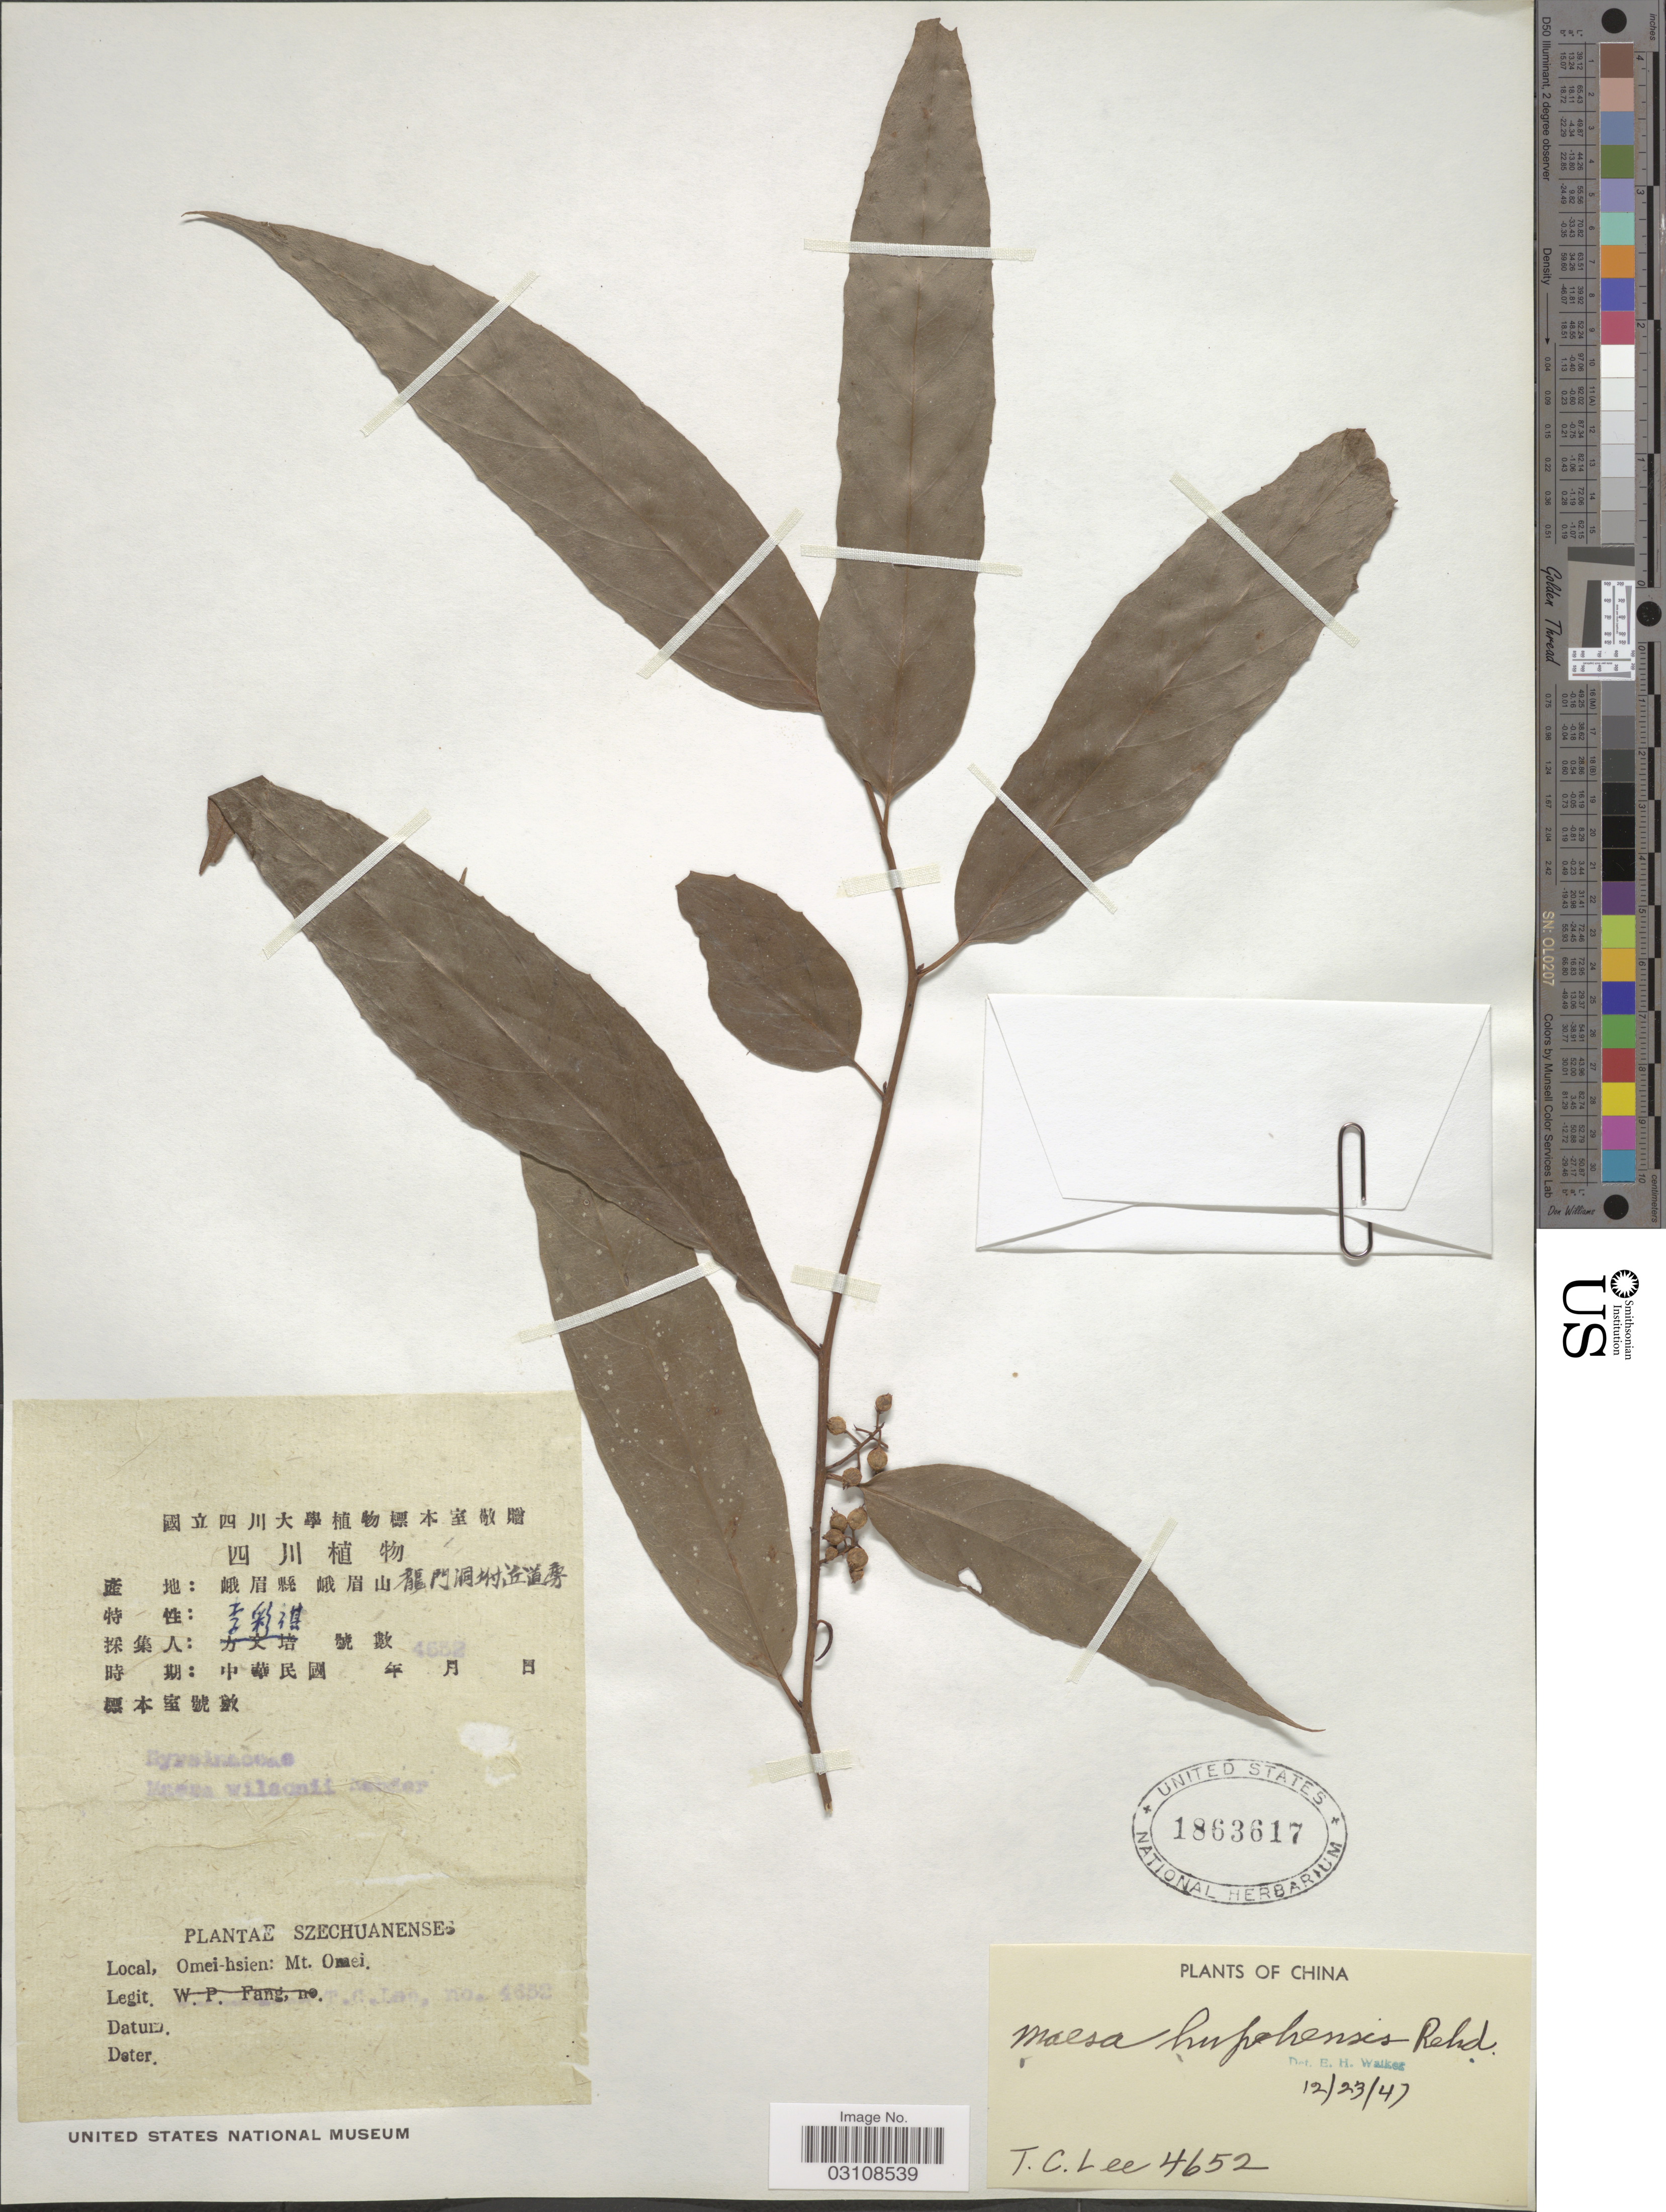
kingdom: Plantae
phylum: Tracheophyta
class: Magnoliopsida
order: Ericales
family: Primulaceae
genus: Maesa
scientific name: Maesa hupehensis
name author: Rehder in Sarg.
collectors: T. Lee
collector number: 4652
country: China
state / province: Sichuan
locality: Szechuanenses. Omei-hsien: Mt. Omei.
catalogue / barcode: US 1863617